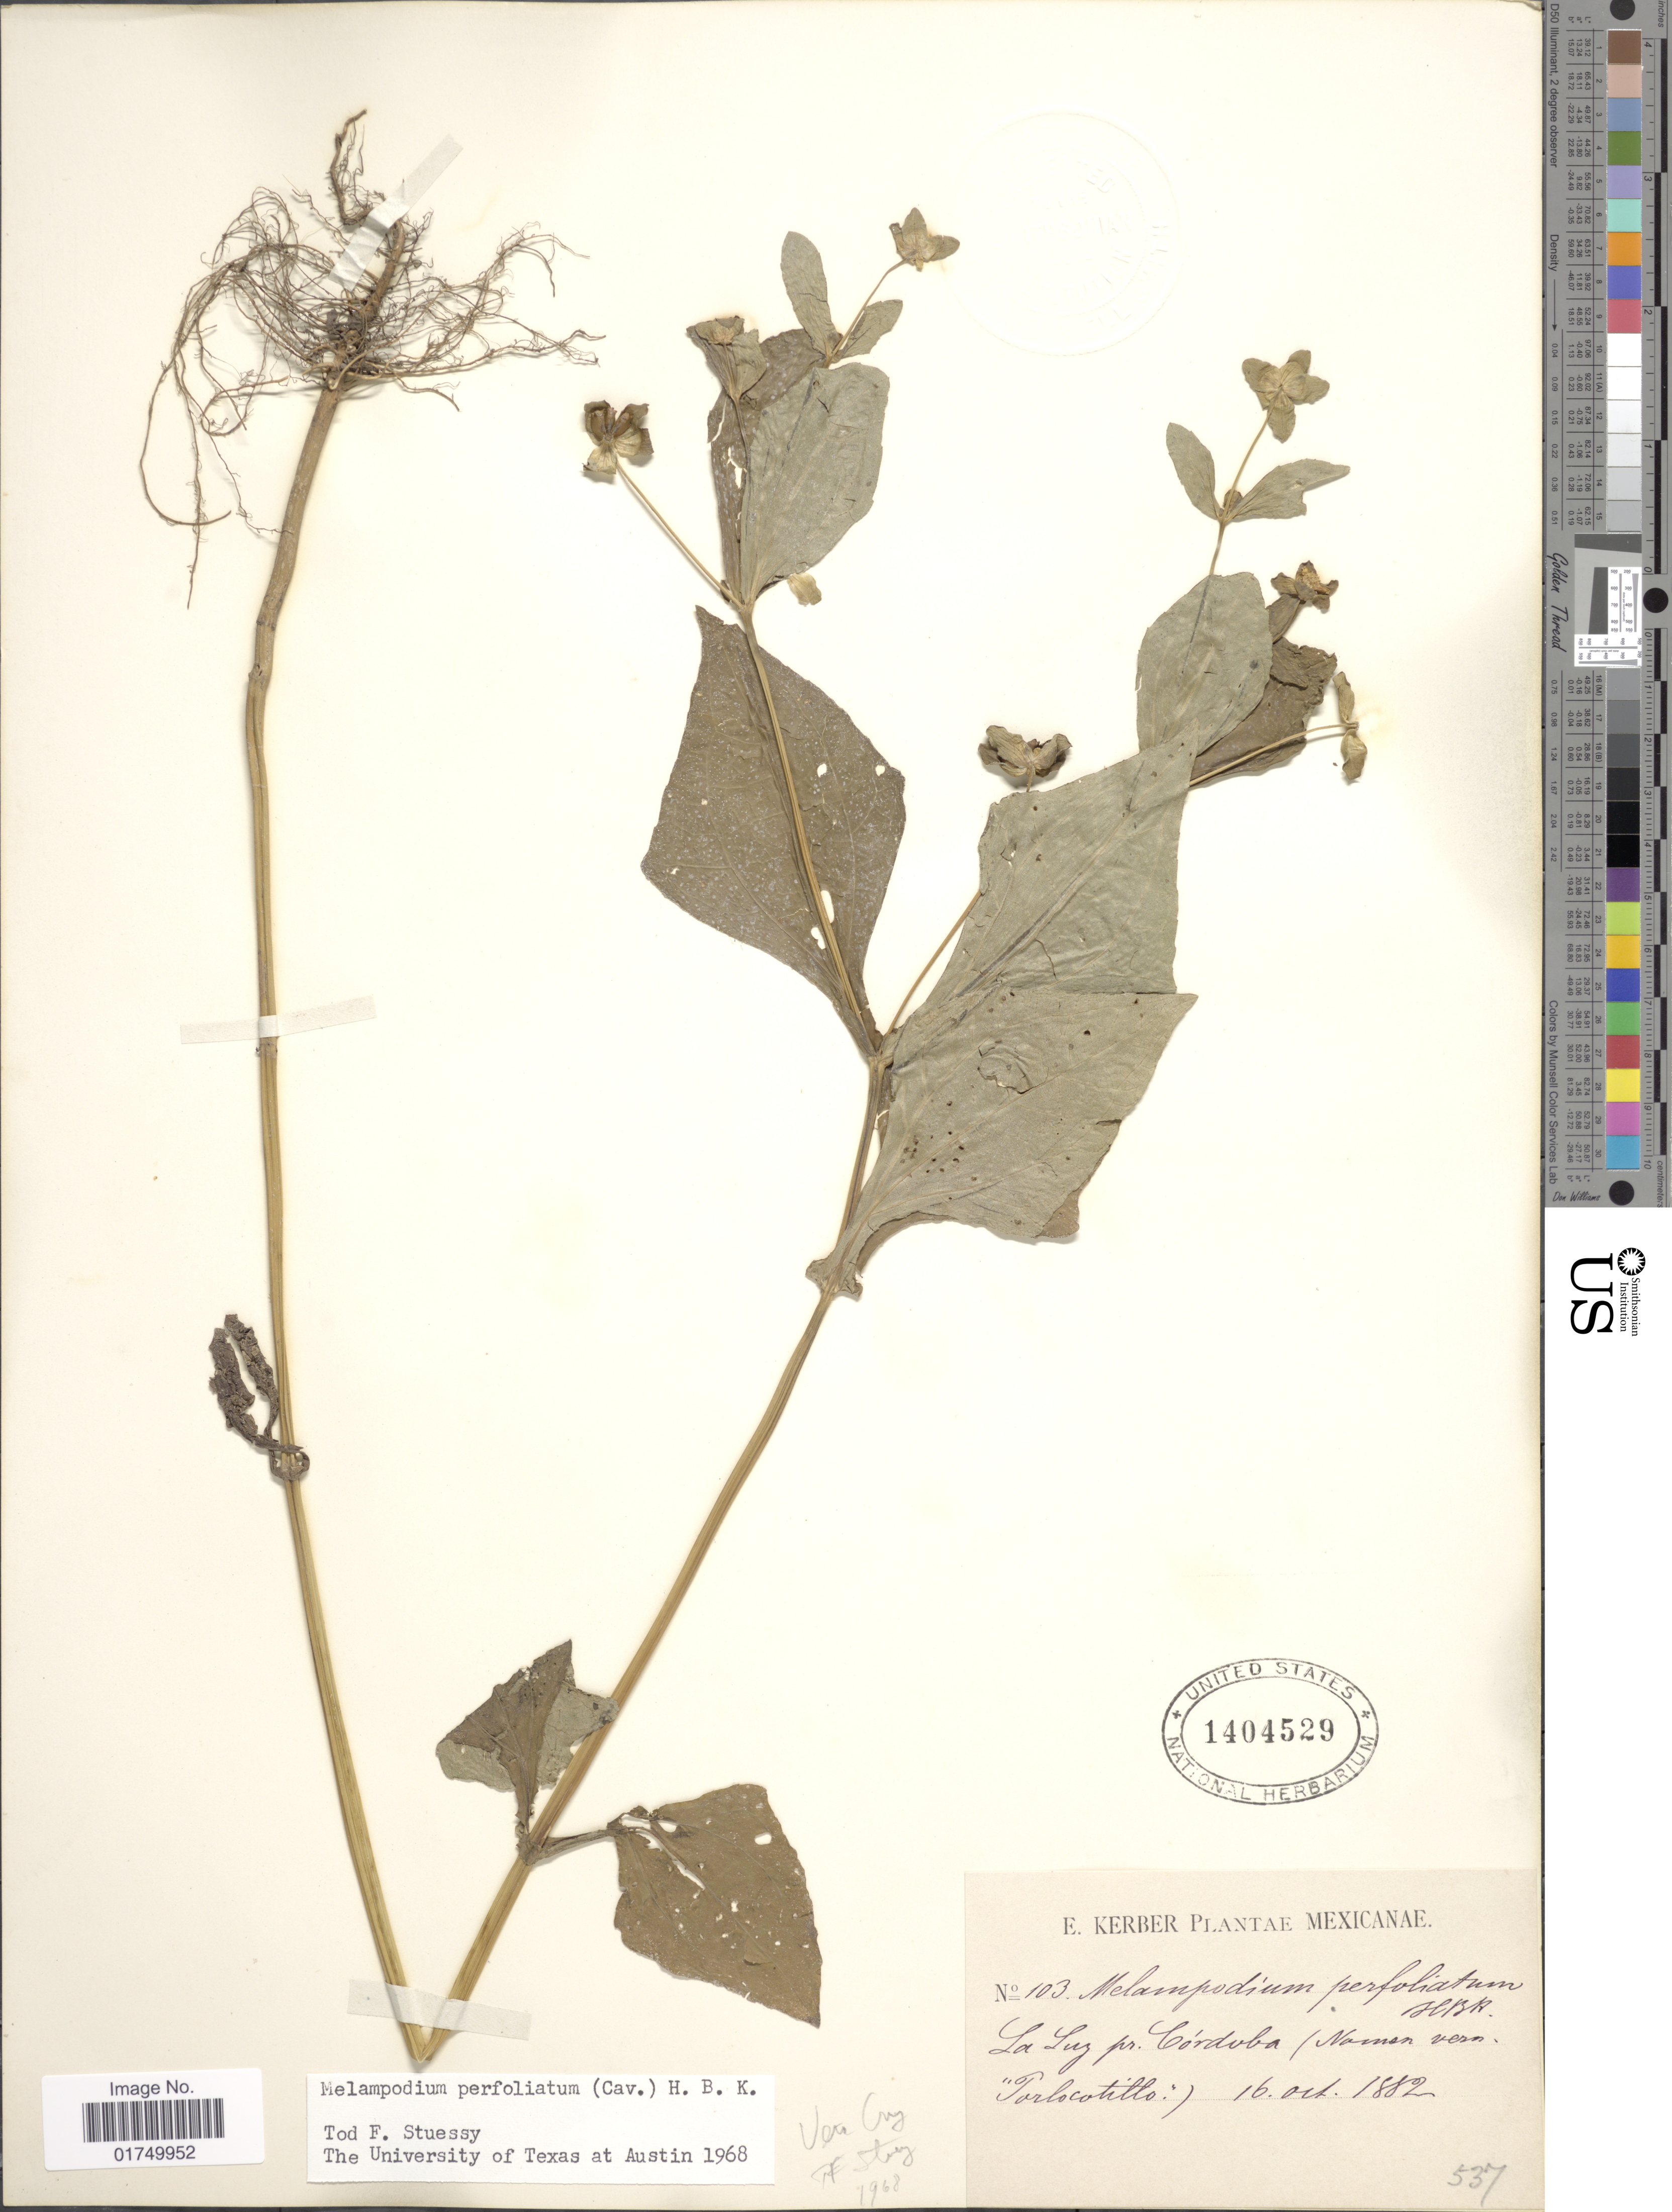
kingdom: Plantae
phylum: Tracheophyta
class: Magnoliopsida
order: Asterales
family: Asteraceae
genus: Melampodium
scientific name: Melampodium perfoliatum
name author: (Cav.) Kunth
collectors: E. Kerber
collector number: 103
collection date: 1882-10-16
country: Mexico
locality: La Luz pr. Córdoba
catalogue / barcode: US 1404529